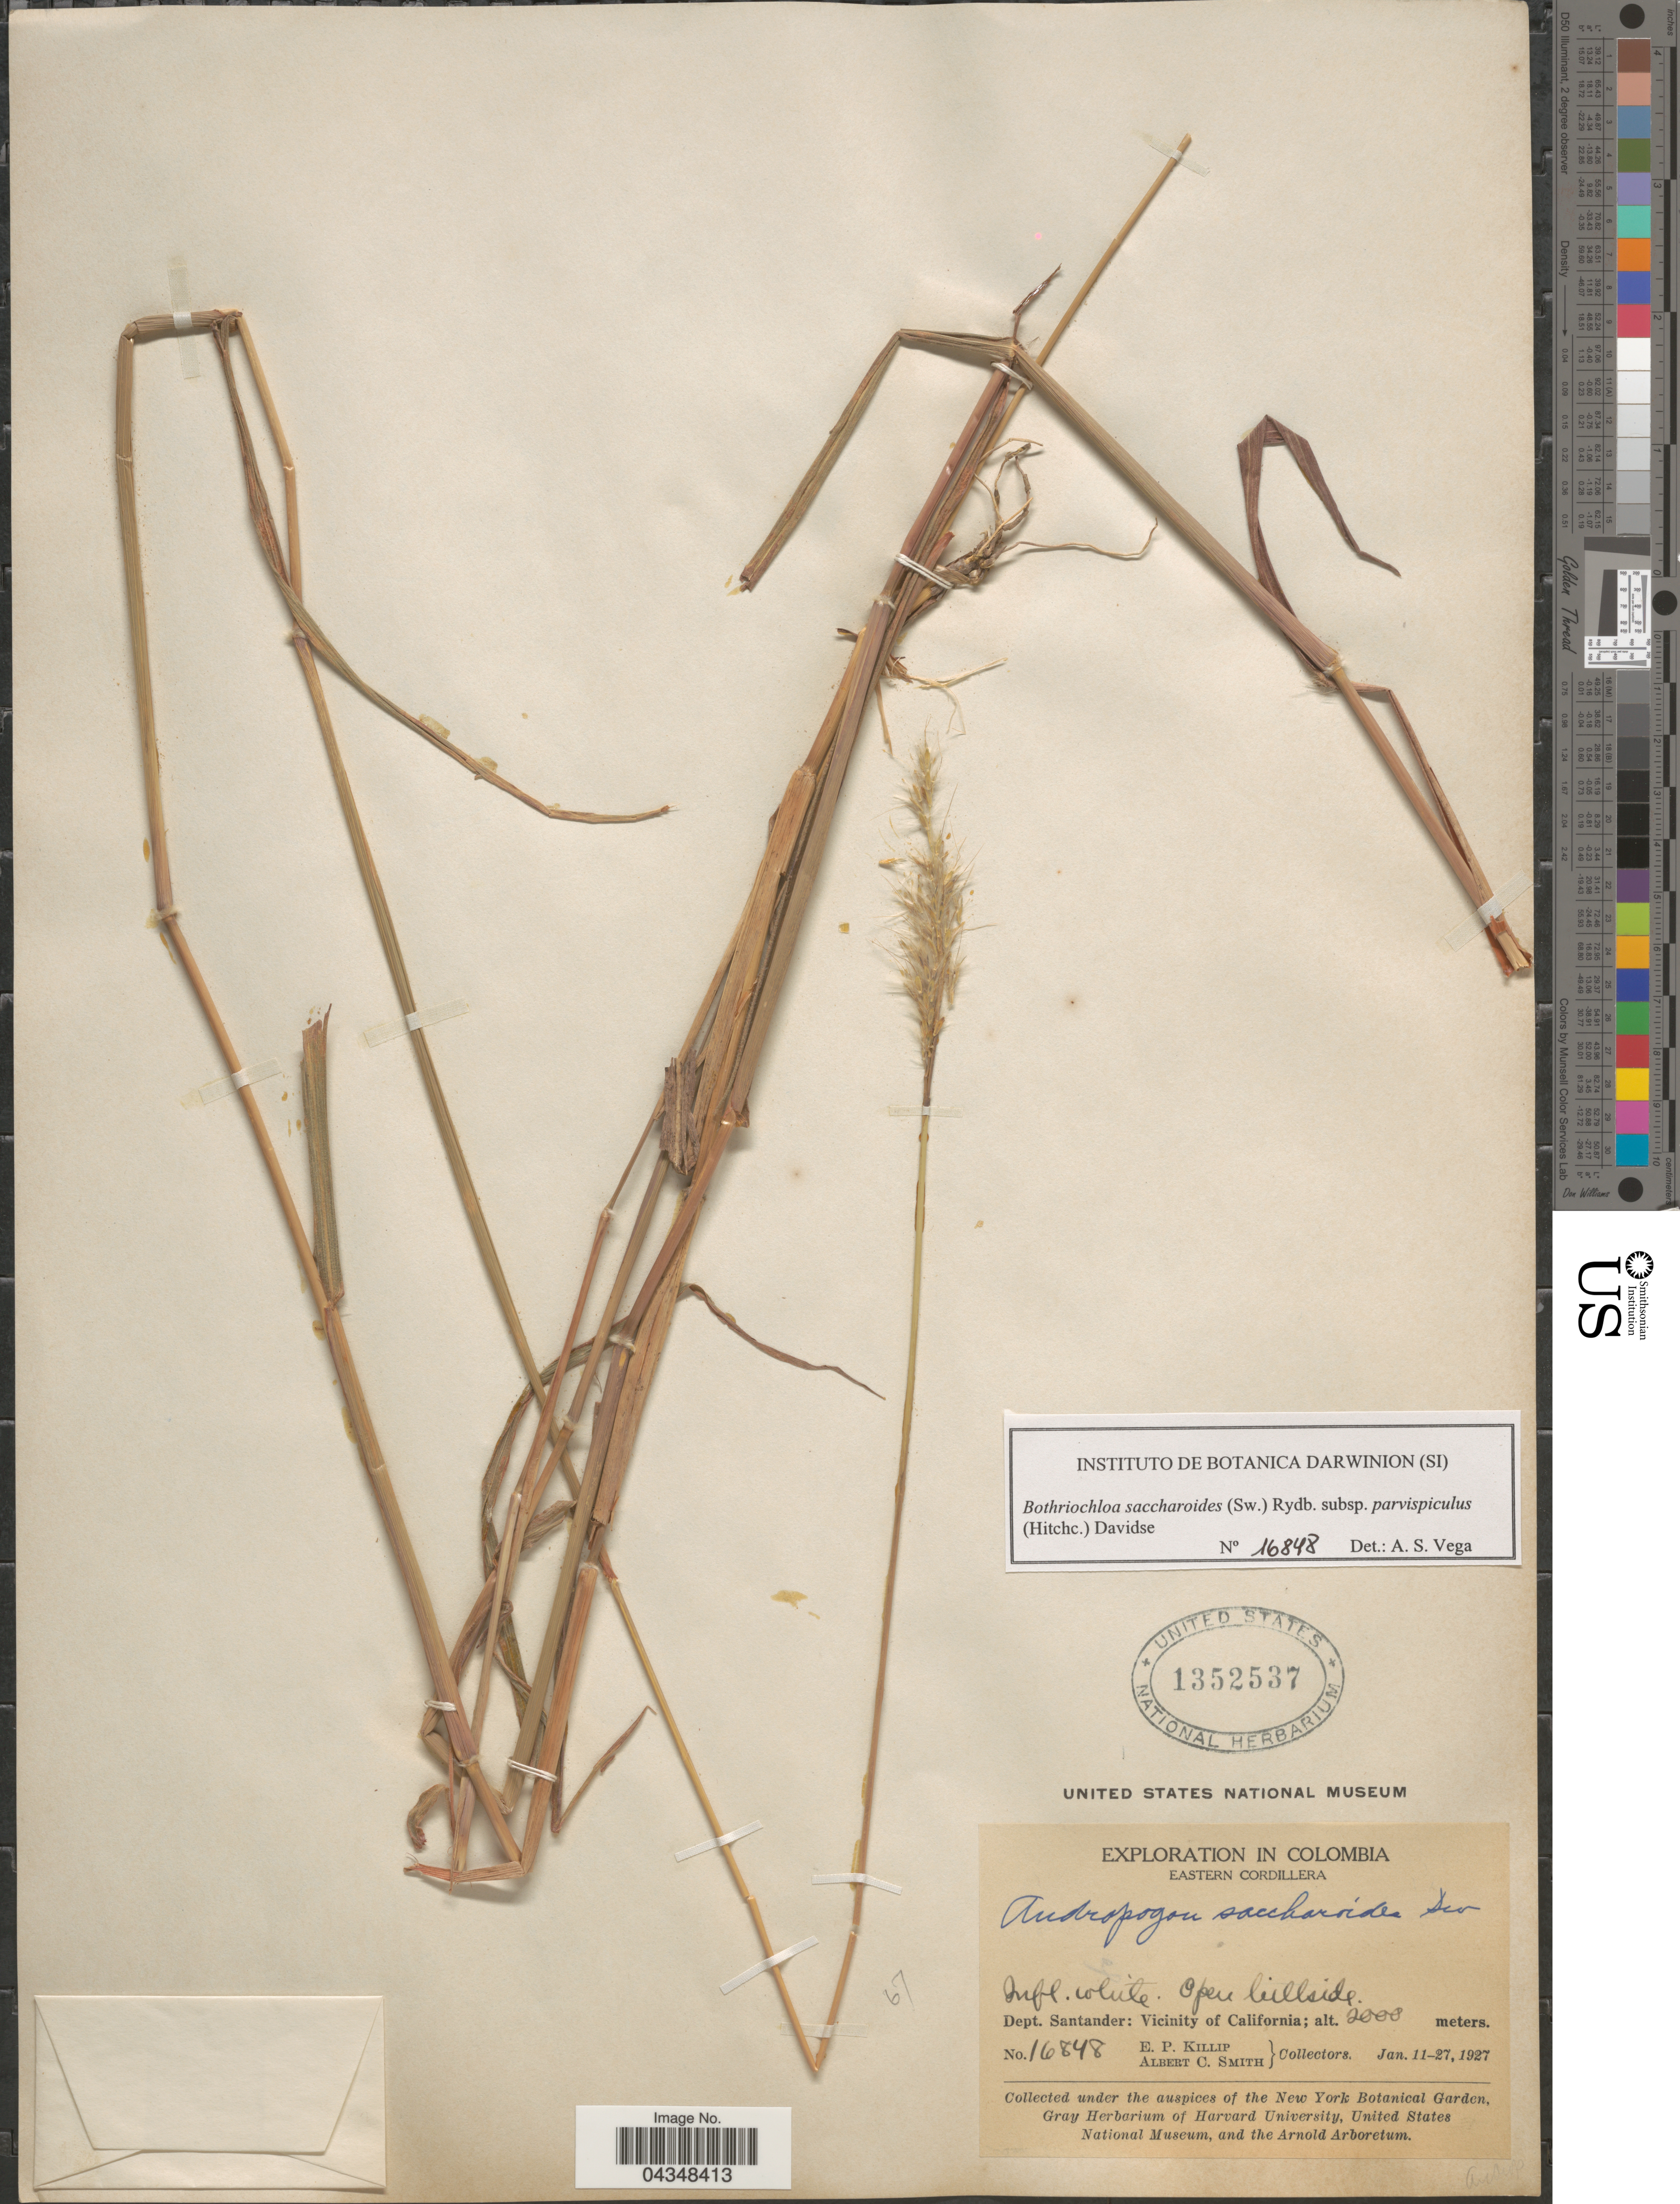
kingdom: Plantae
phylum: Tracheophyta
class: Liliopsida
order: Poales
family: Poaceae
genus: Bothriochloa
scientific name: Bothriochloa saccharoides var. parvispicula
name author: (Hitchc.) Tovar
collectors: E. P. Killip & A. C. Smith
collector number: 16848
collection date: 1927-01-11/1927-01-27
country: Colombia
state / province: Santander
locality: Exploration in Colombia. Eastern Cordillera. Dept. Santander: Vicinity of California.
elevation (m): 2000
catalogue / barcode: US 1352537